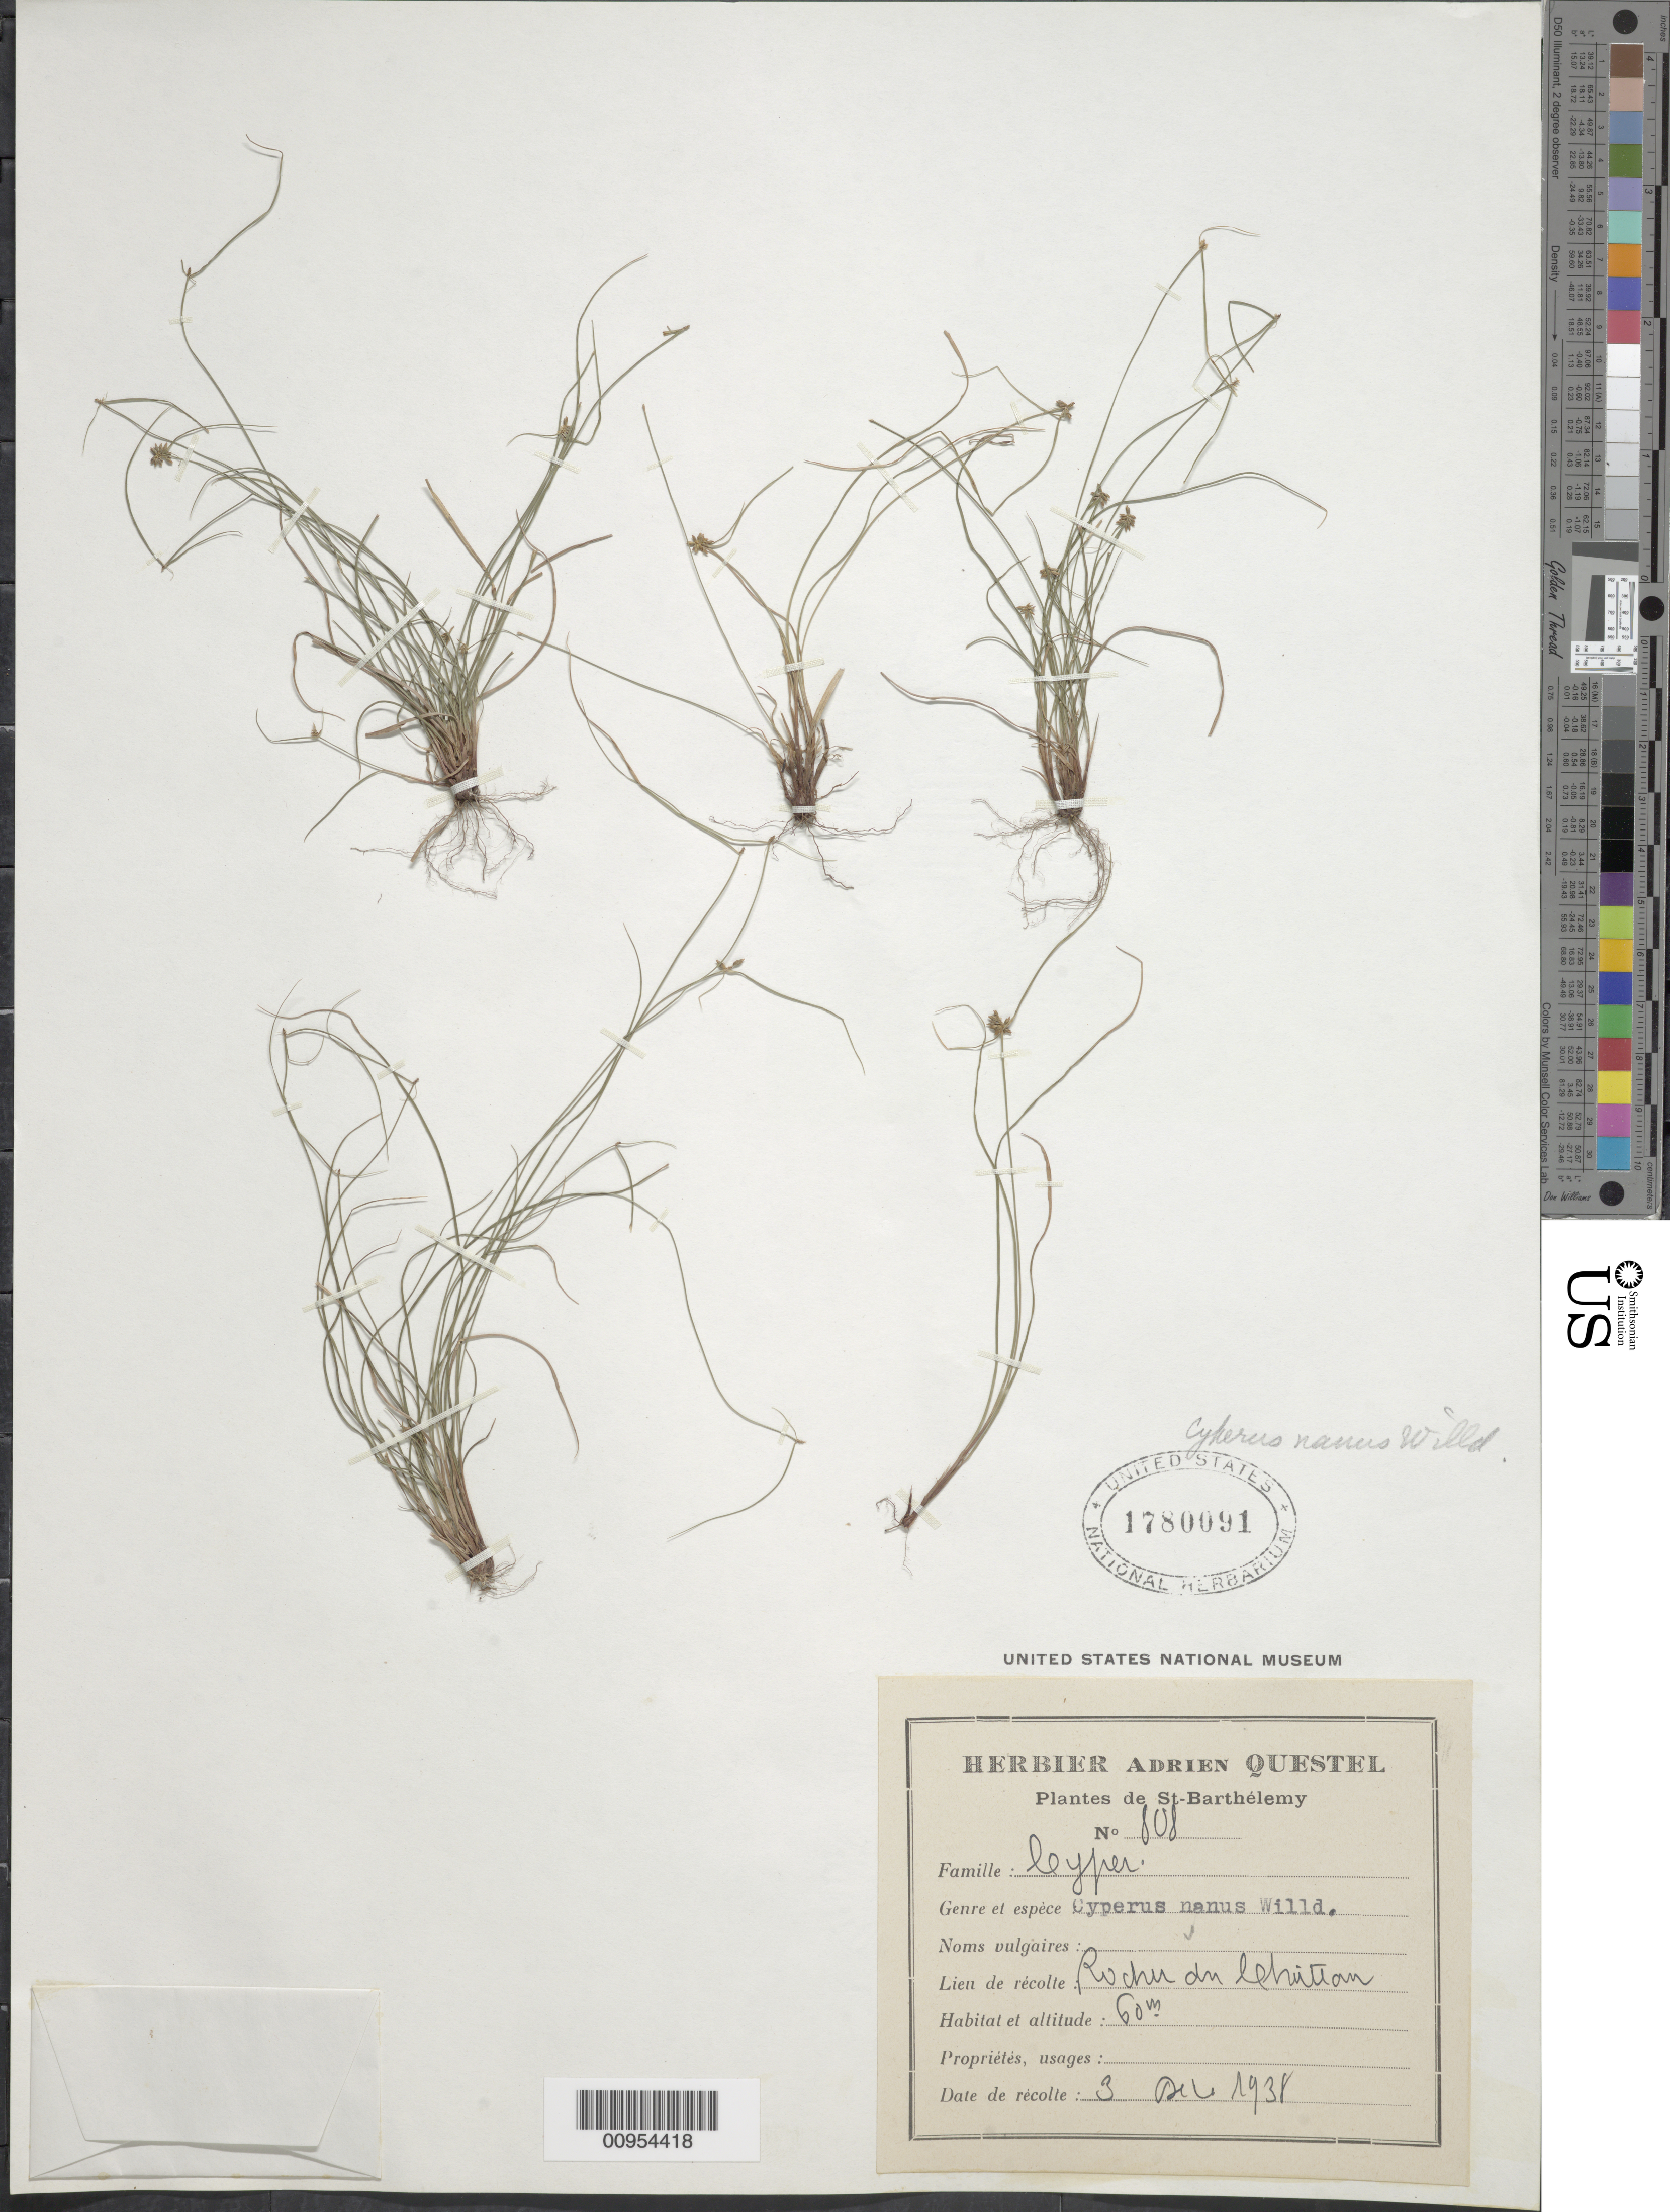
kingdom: Plantae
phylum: Tracheophyta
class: Liliopsida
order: Poales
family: Cyperaceae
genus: Cyperus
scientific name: Cyperus nanus var. nanus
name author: Willd.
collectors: A. Questel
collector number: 808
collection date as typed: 03 Dec 1938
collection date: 1938-12-03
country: Saint Barthélemy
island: St. Barthélemy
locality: Rocher du "Chuteau"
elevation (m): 60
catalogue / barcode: US 1780091